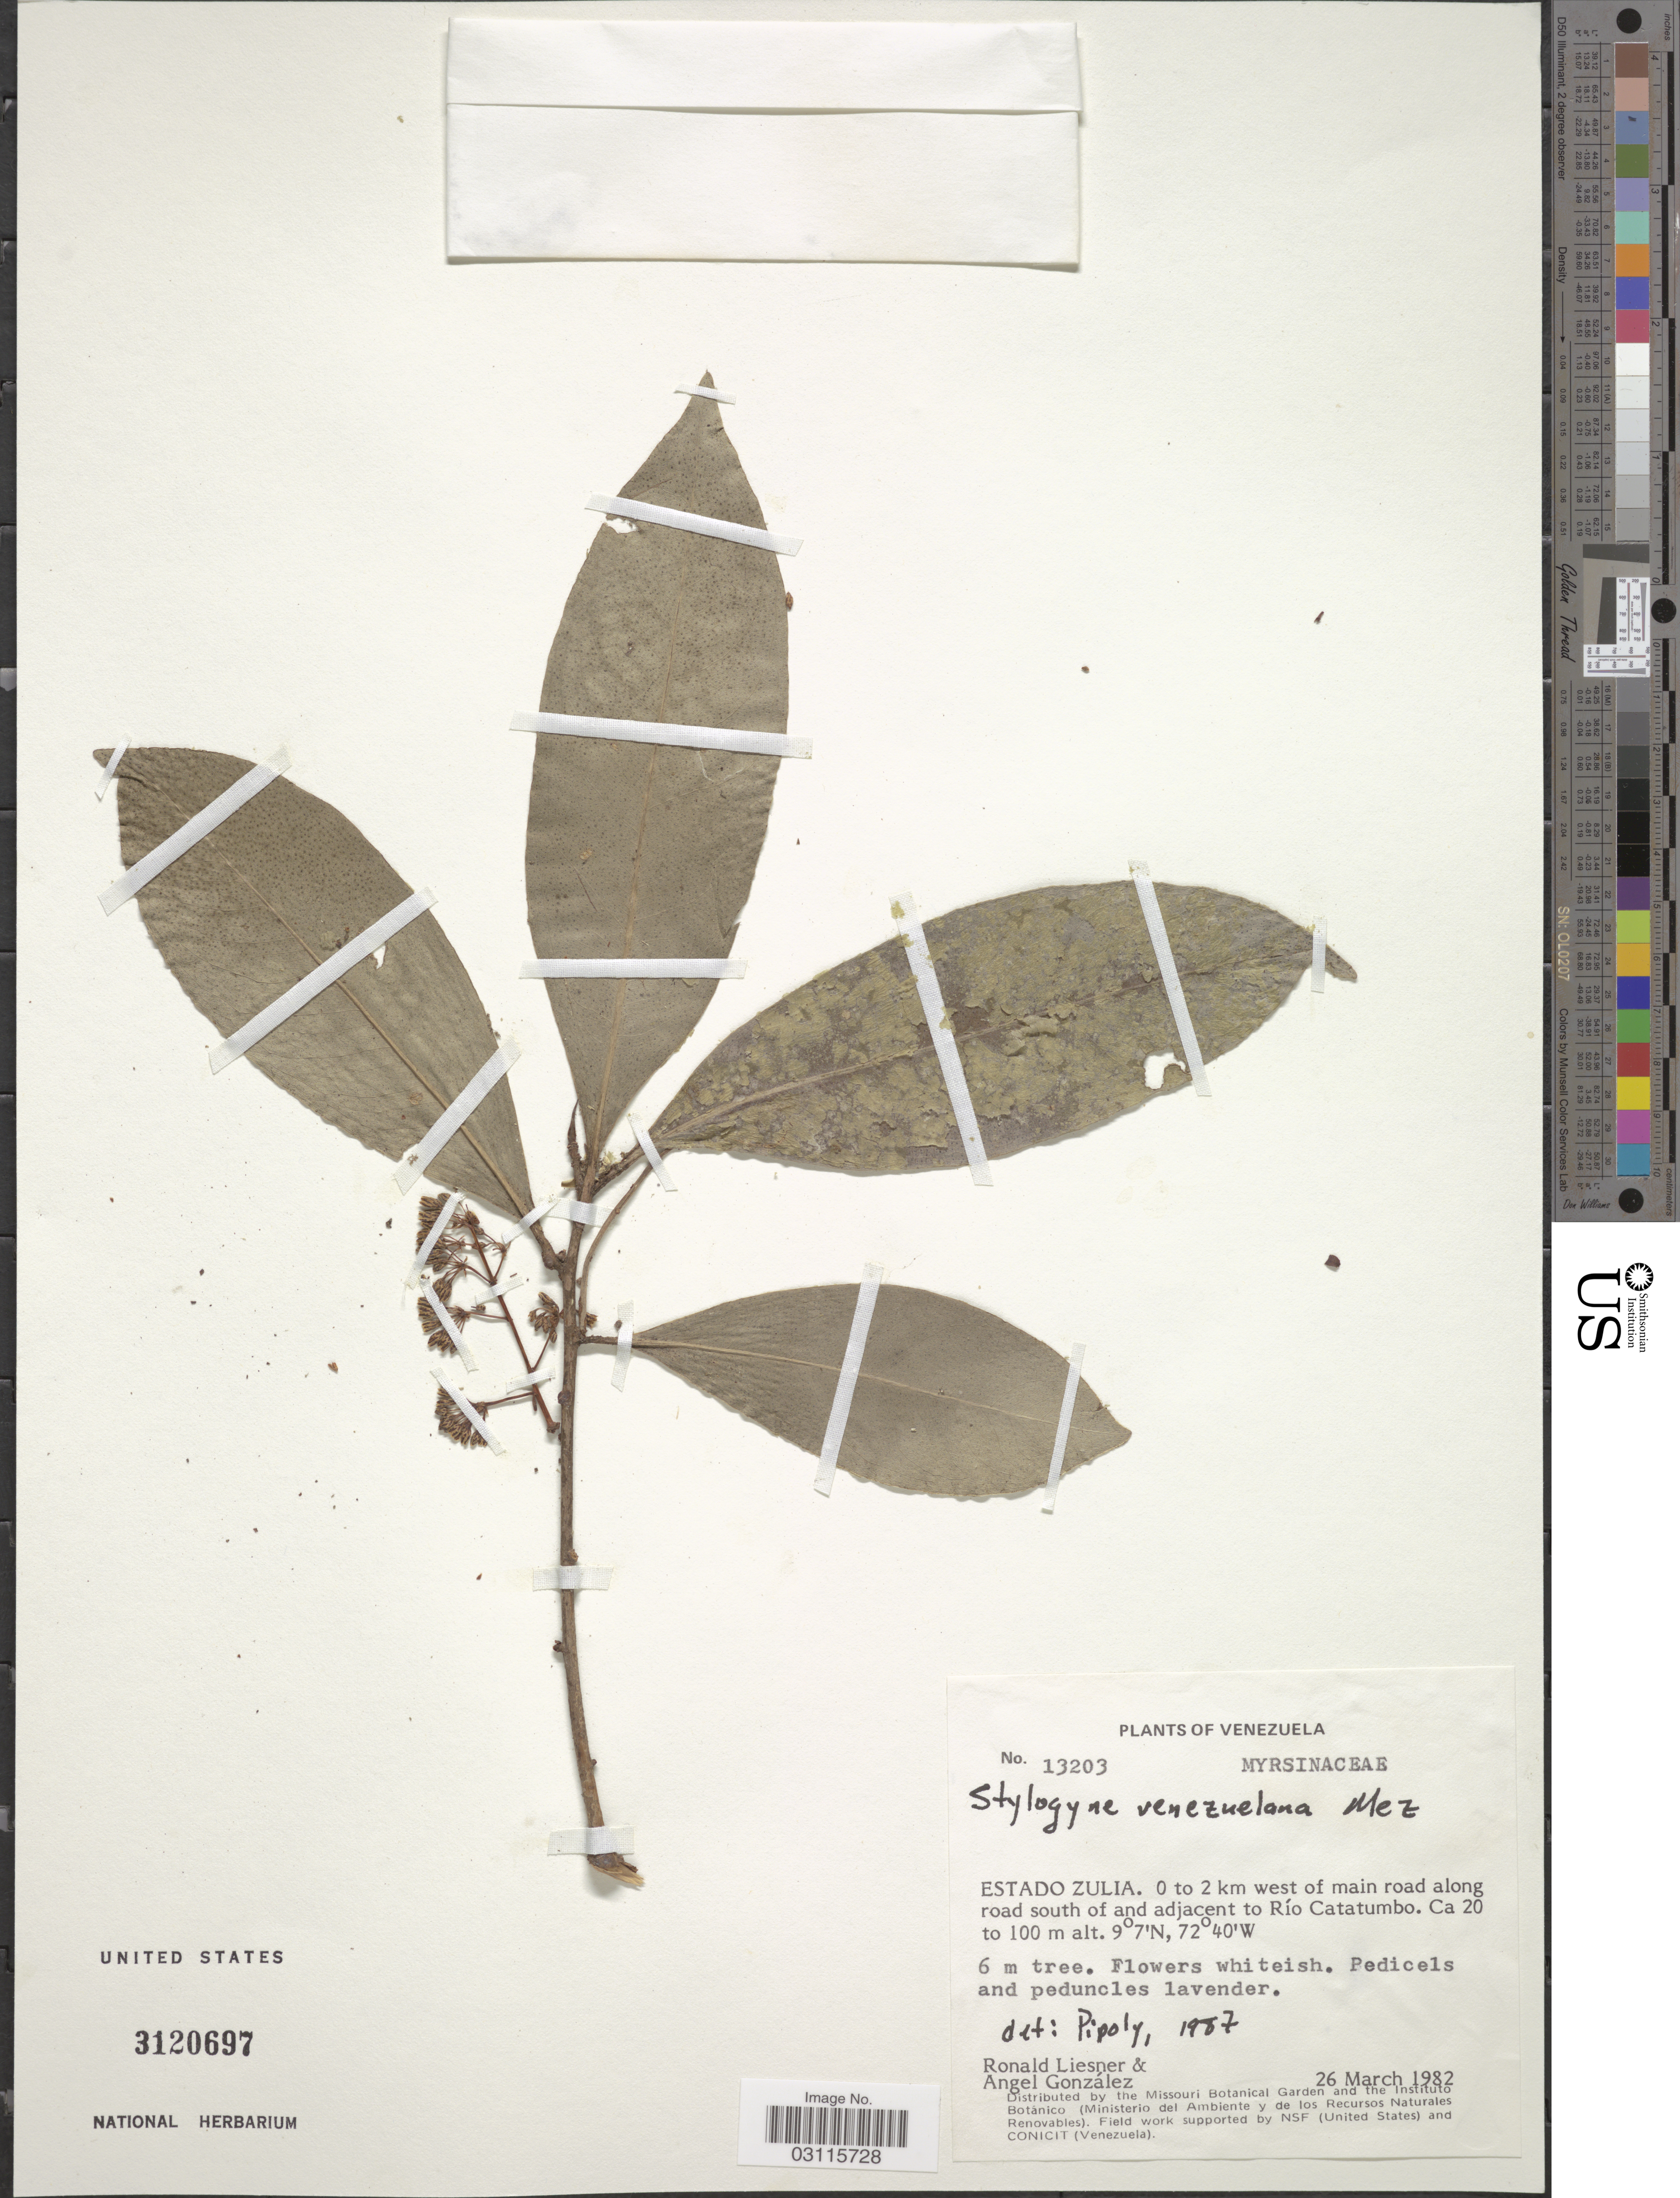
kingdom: Plantae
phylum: Tracheophyta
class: Magnoliopsida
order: Ericales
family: Primulaceae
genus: Stylogyne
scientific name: Stylogyne venezuelana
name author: Mez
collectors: R. L. Liesner & A. C. González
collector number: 13203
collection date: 1982-03-26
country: Venezuela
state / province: Zulia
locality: Estado Zulia. 0 to 2 km west of main road along road south of and adjacent to Río Catatumbo.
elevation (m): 20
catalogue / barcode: US 3120697